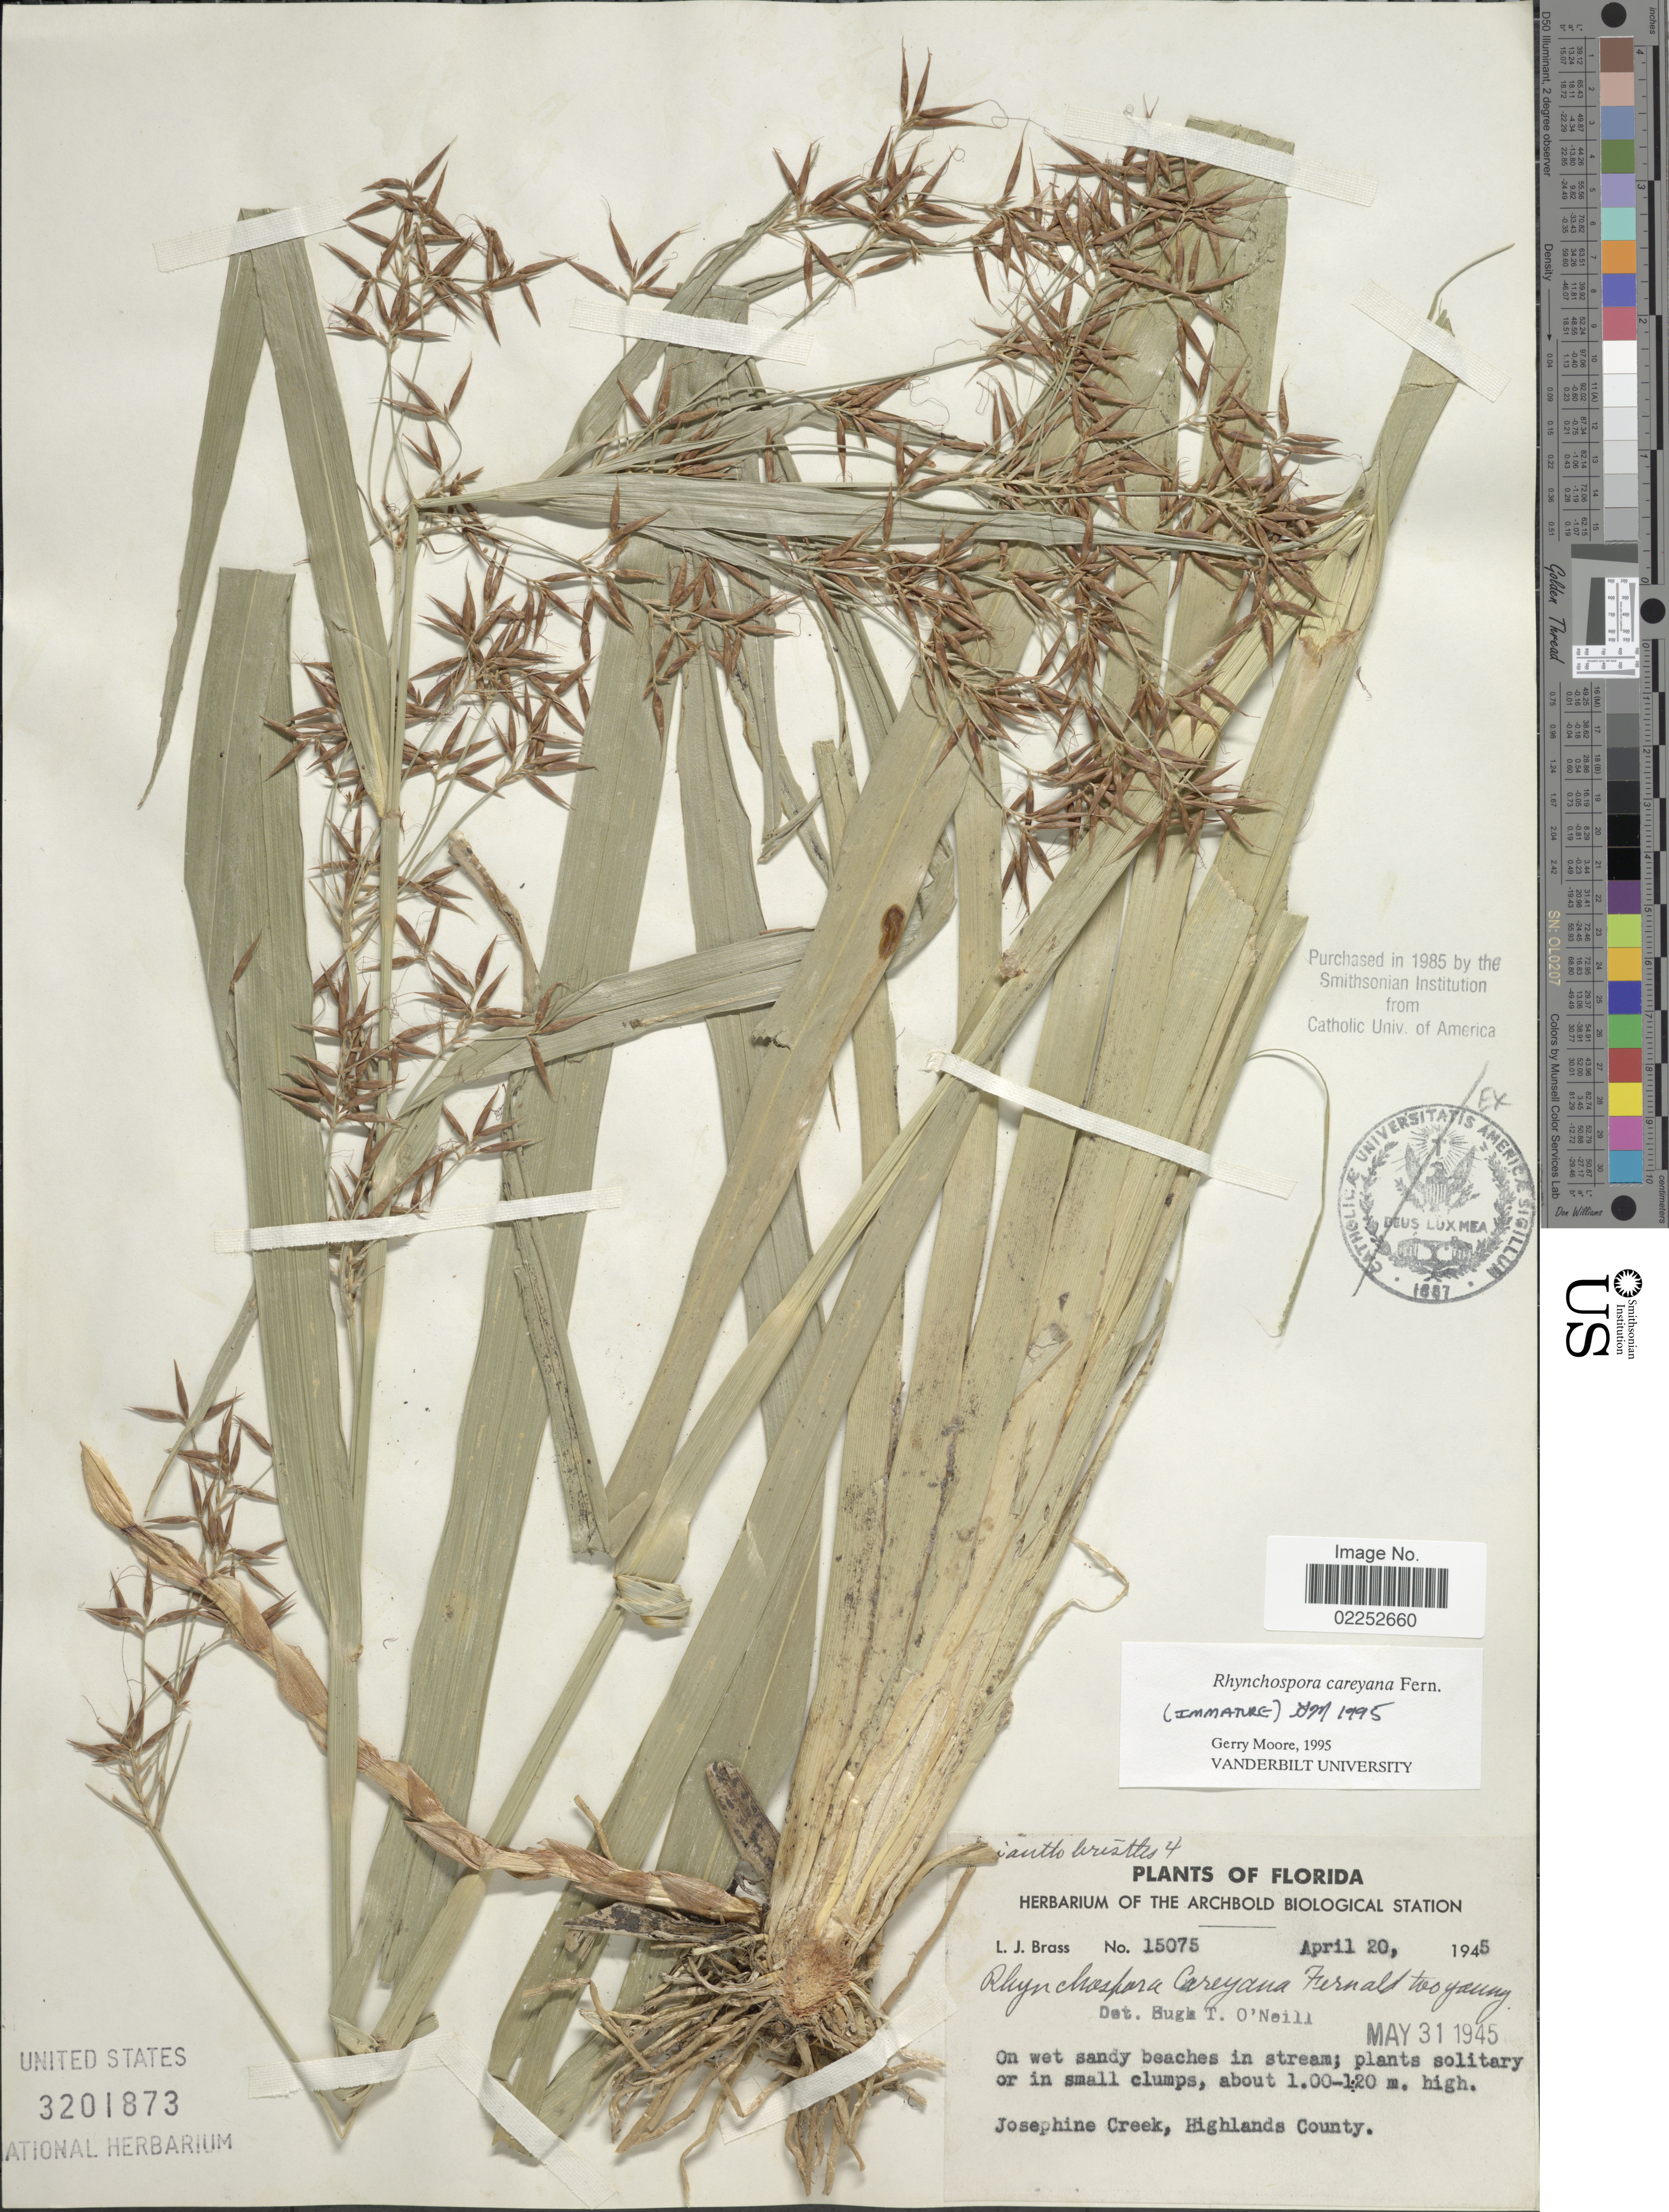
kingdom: Plantae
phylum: Tracheophyta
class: Liliopsida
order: Poales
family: Cyperaceae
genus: Rhynchospora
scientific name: Rhynchospora careyana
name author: Fernald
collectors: L. J. Brass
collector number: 15075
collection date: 1945-04-20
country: United States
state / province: Florida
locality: Josephine Creek, Highlands County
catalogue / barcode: US 3201873